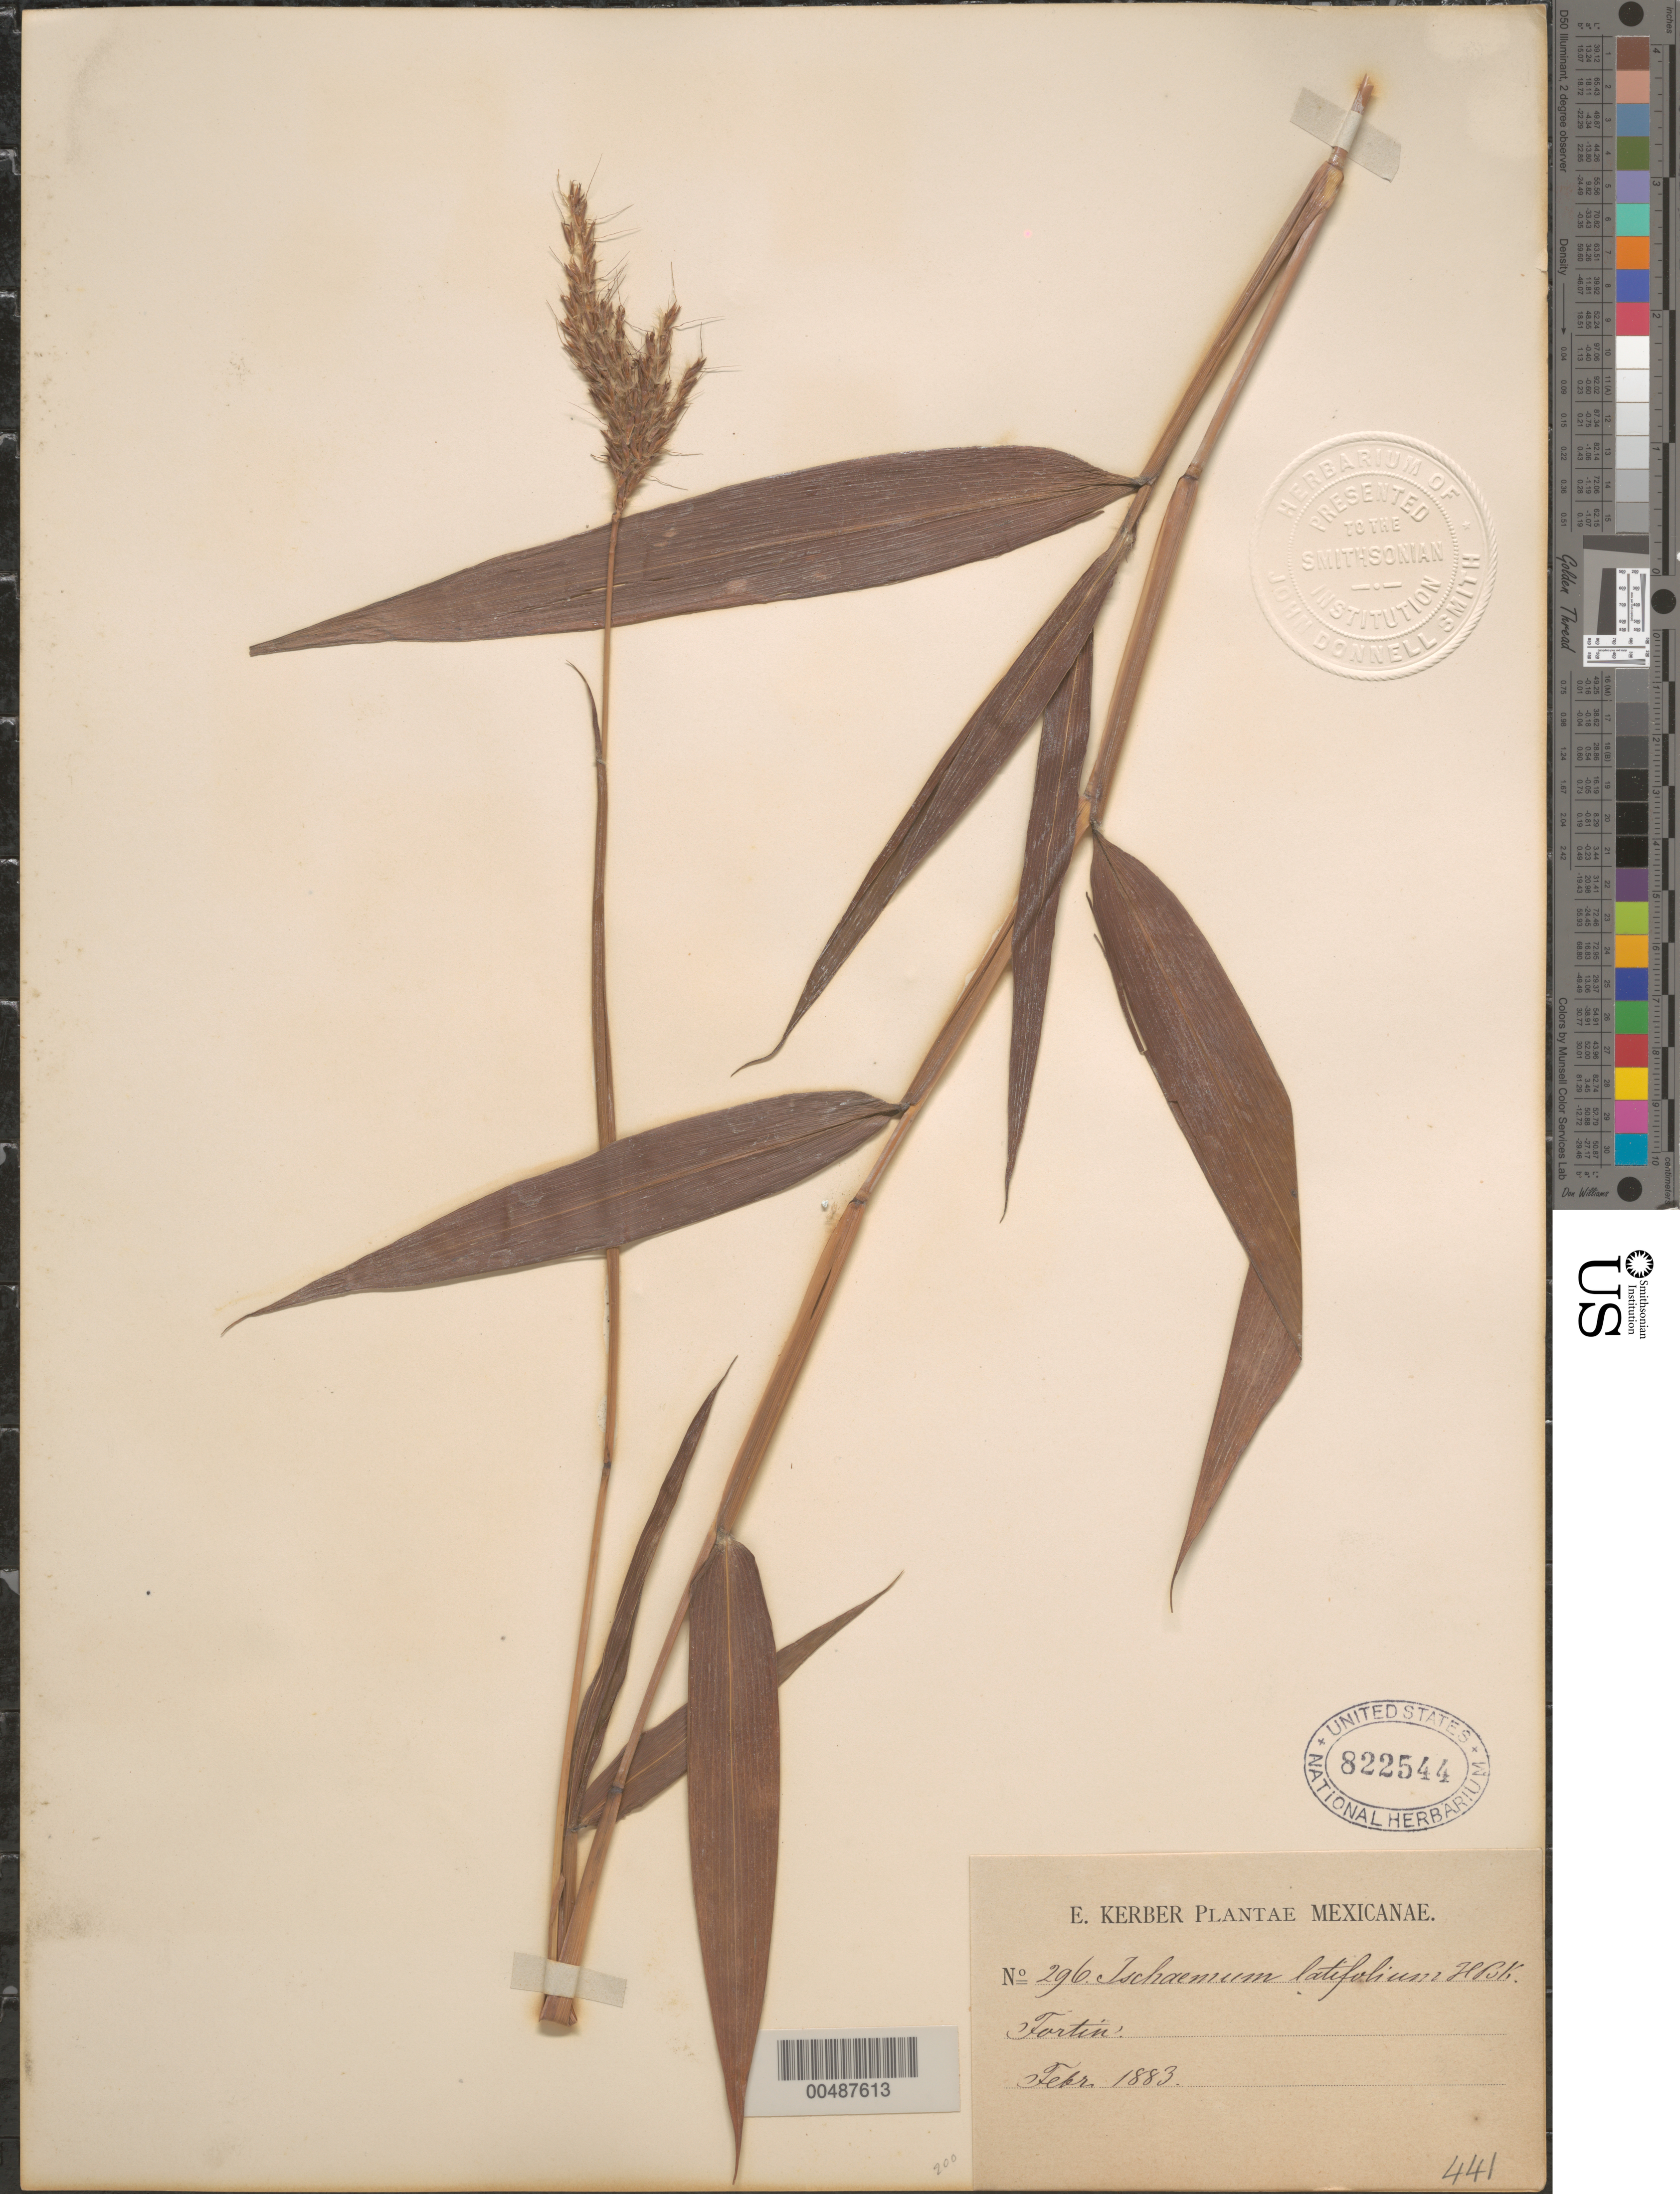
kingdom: Plantae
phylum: Tracheophyta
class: Liliopsida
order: Poales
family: Poaceae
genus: Ischaemum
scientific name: Ischaemum latifolium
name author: (Spreng.) Kunth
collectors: E. Kerber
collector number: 296/441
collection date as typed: Feb 1883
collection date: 1883-02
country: Mexico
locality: Fortin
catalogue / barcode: US 822544